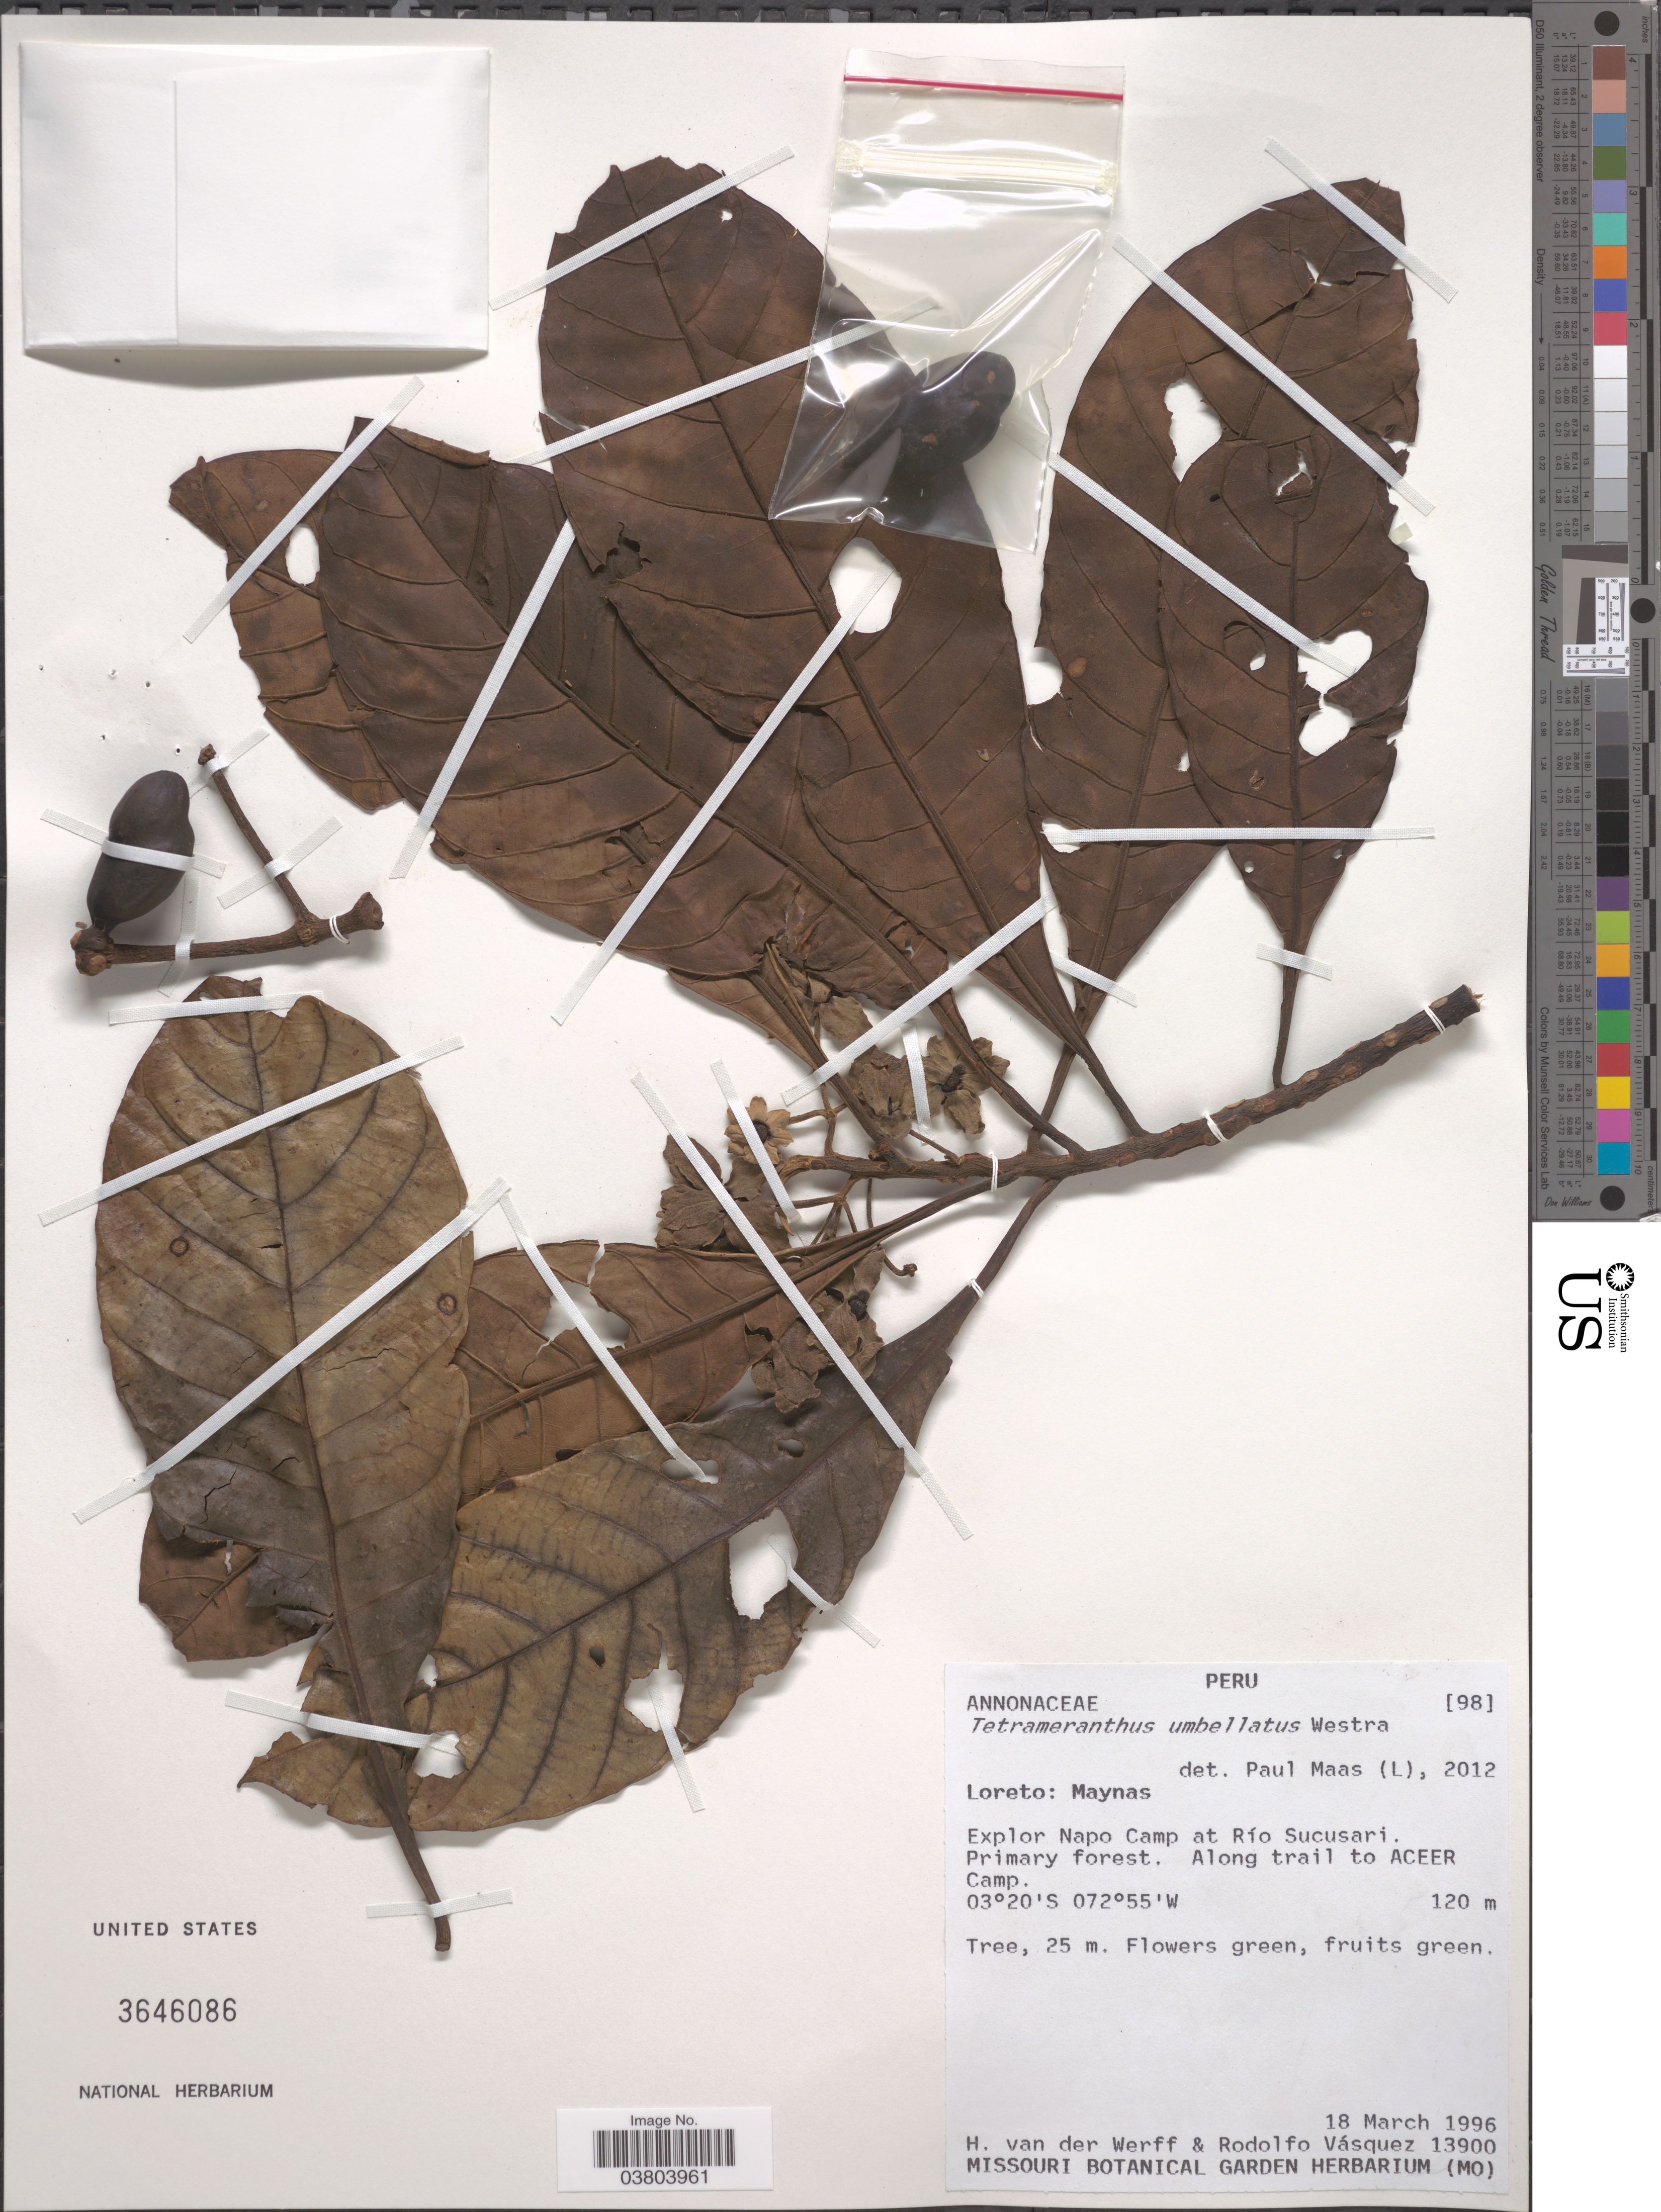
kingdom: Plantae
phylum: Tracheophyta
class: Magnoliopsida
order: Magnoliales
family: Annonaceae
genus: Tetrameranthus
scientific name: Tetrameranthus umbellatus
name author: Westra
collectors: H. van der Werff & R. Vásquez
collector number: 13900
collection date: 1996-03-18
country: Peru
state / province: Loreto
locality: Maynas. Explor Napo Camp at Río Sucusari. Along trail to Aceer Camp.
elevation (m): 120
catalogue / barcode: US 3645086